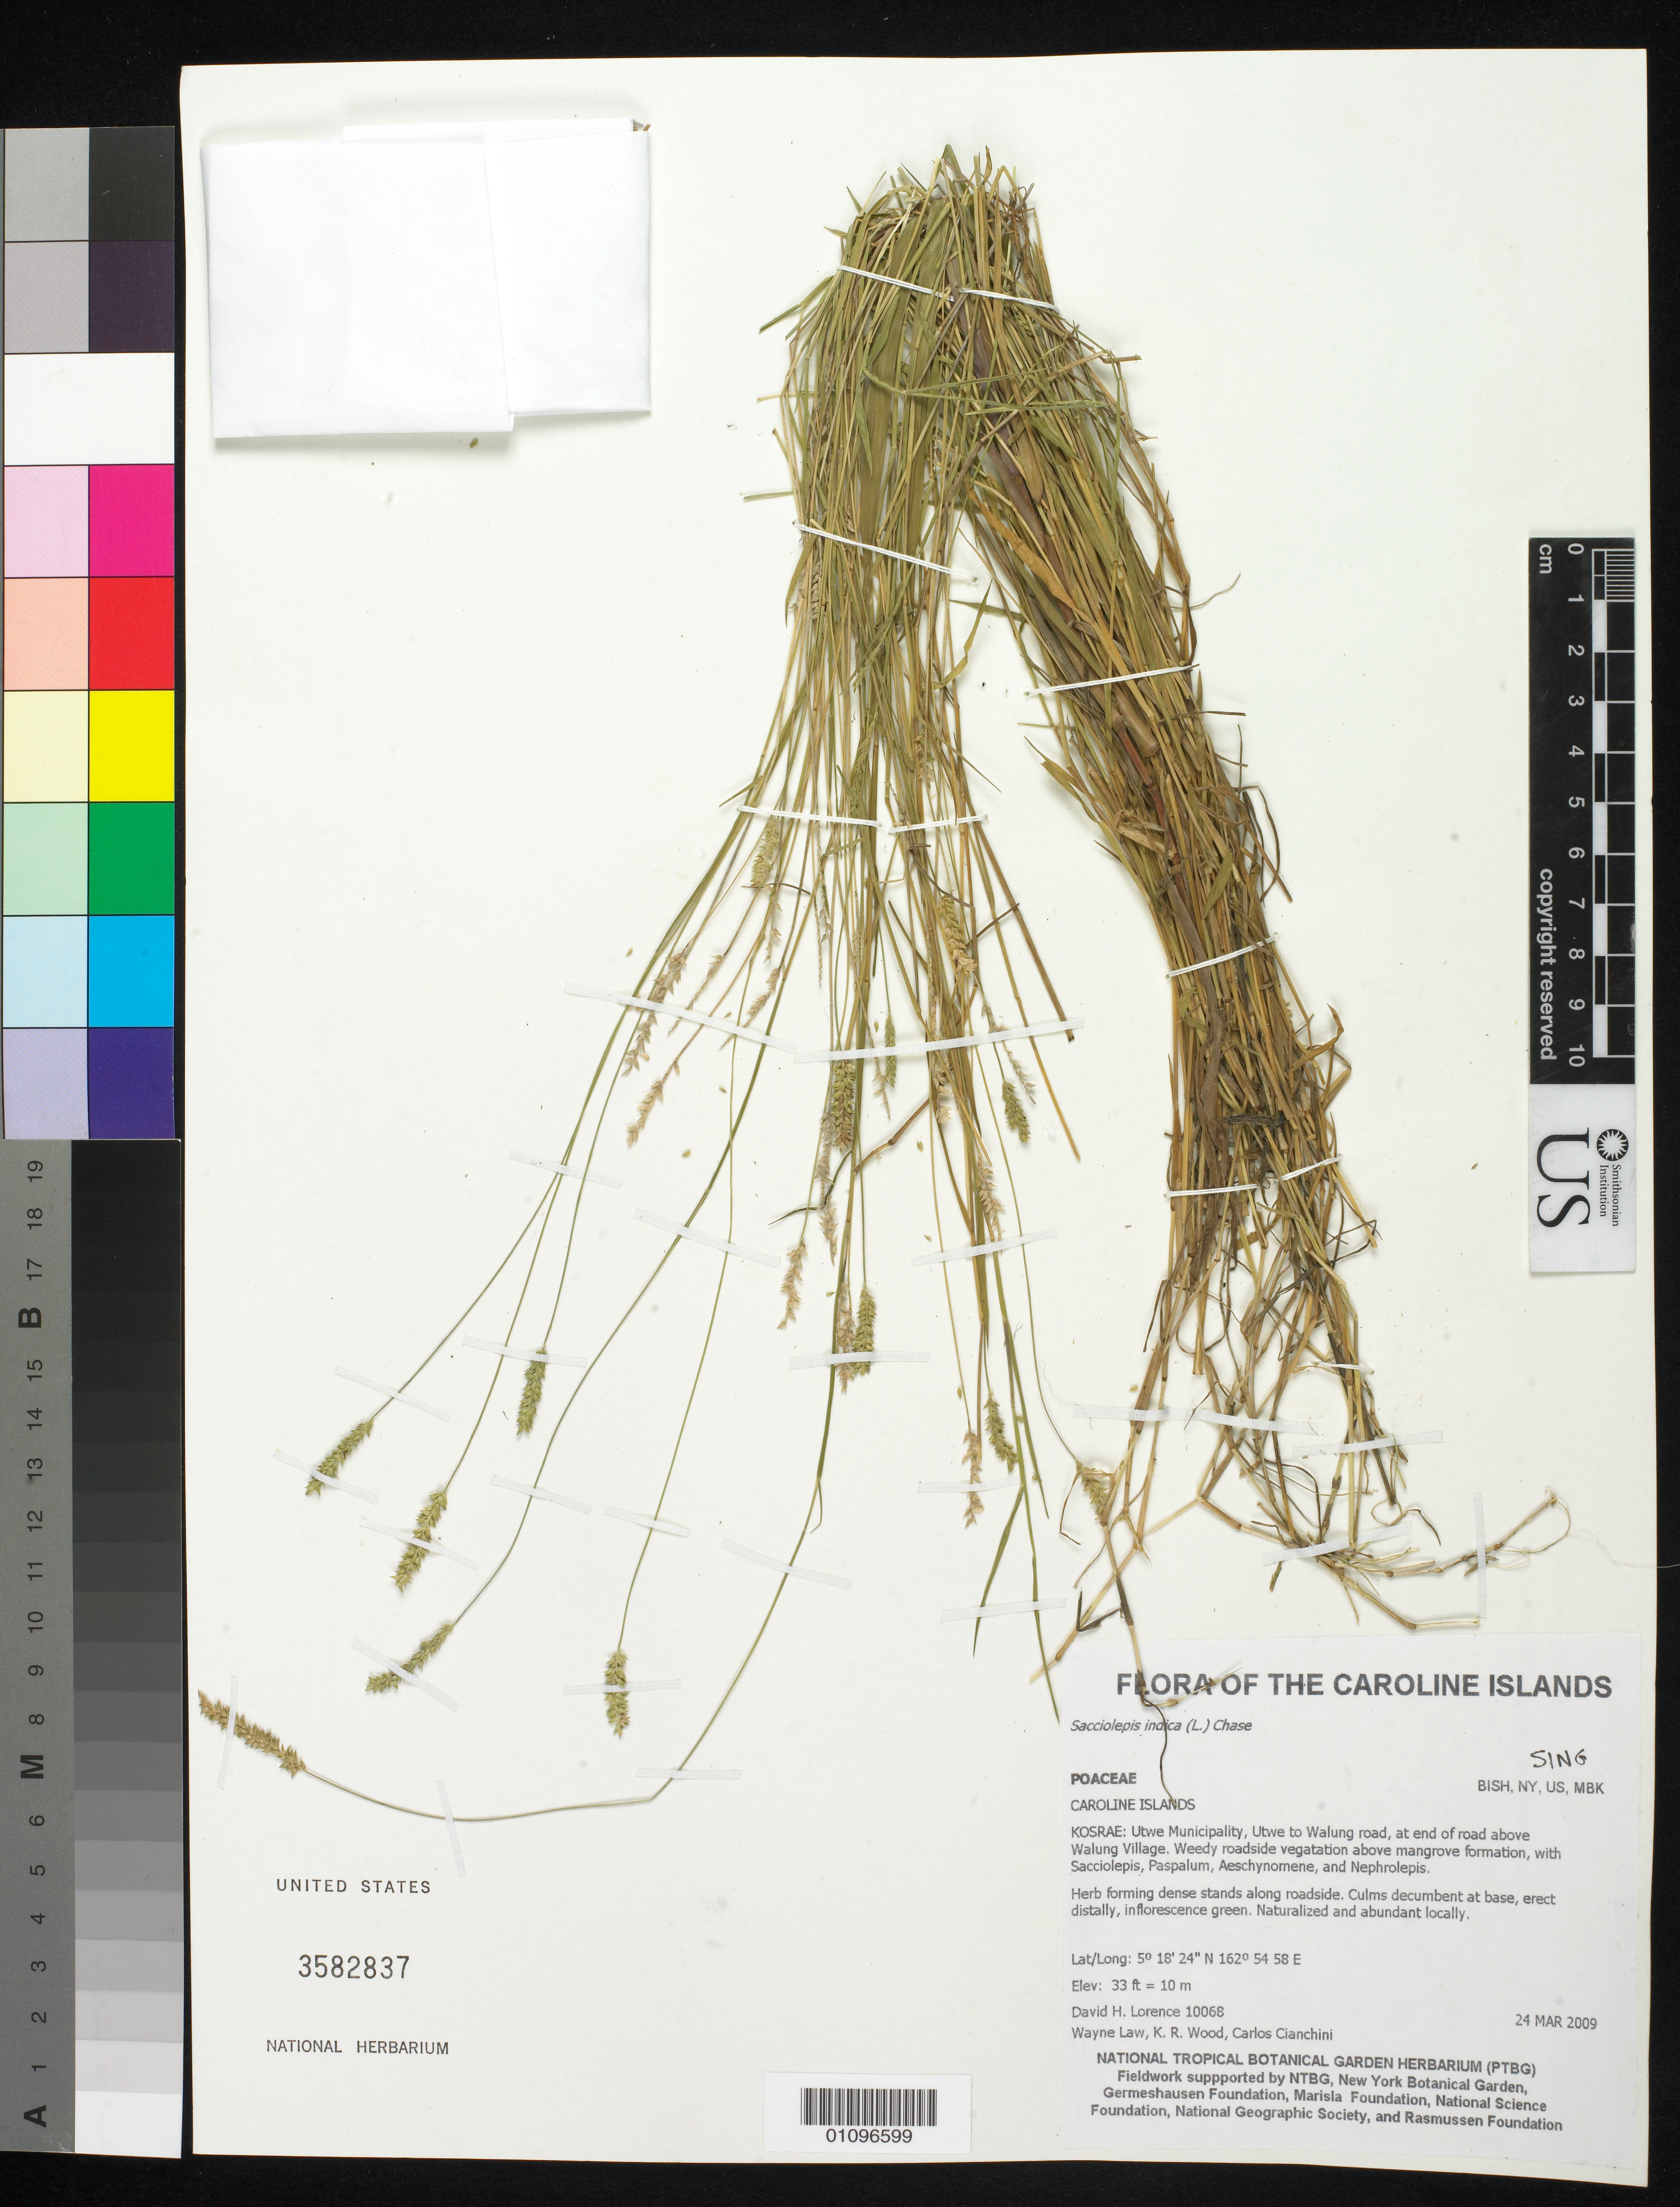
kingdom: Plantae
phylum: Tracheophyta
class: Liliopsida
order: Poales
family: Poaceae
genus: Sacciolepis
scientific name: Sacciolepis indica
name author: (L.) Chase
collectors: D. Lorence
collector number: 10068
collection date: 2009-03-24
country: Micronesia, Federated States of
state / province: Kosrae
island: Kosrae [Kusaie]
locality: Utwe municipality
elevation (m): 10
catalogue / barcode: US 3582837